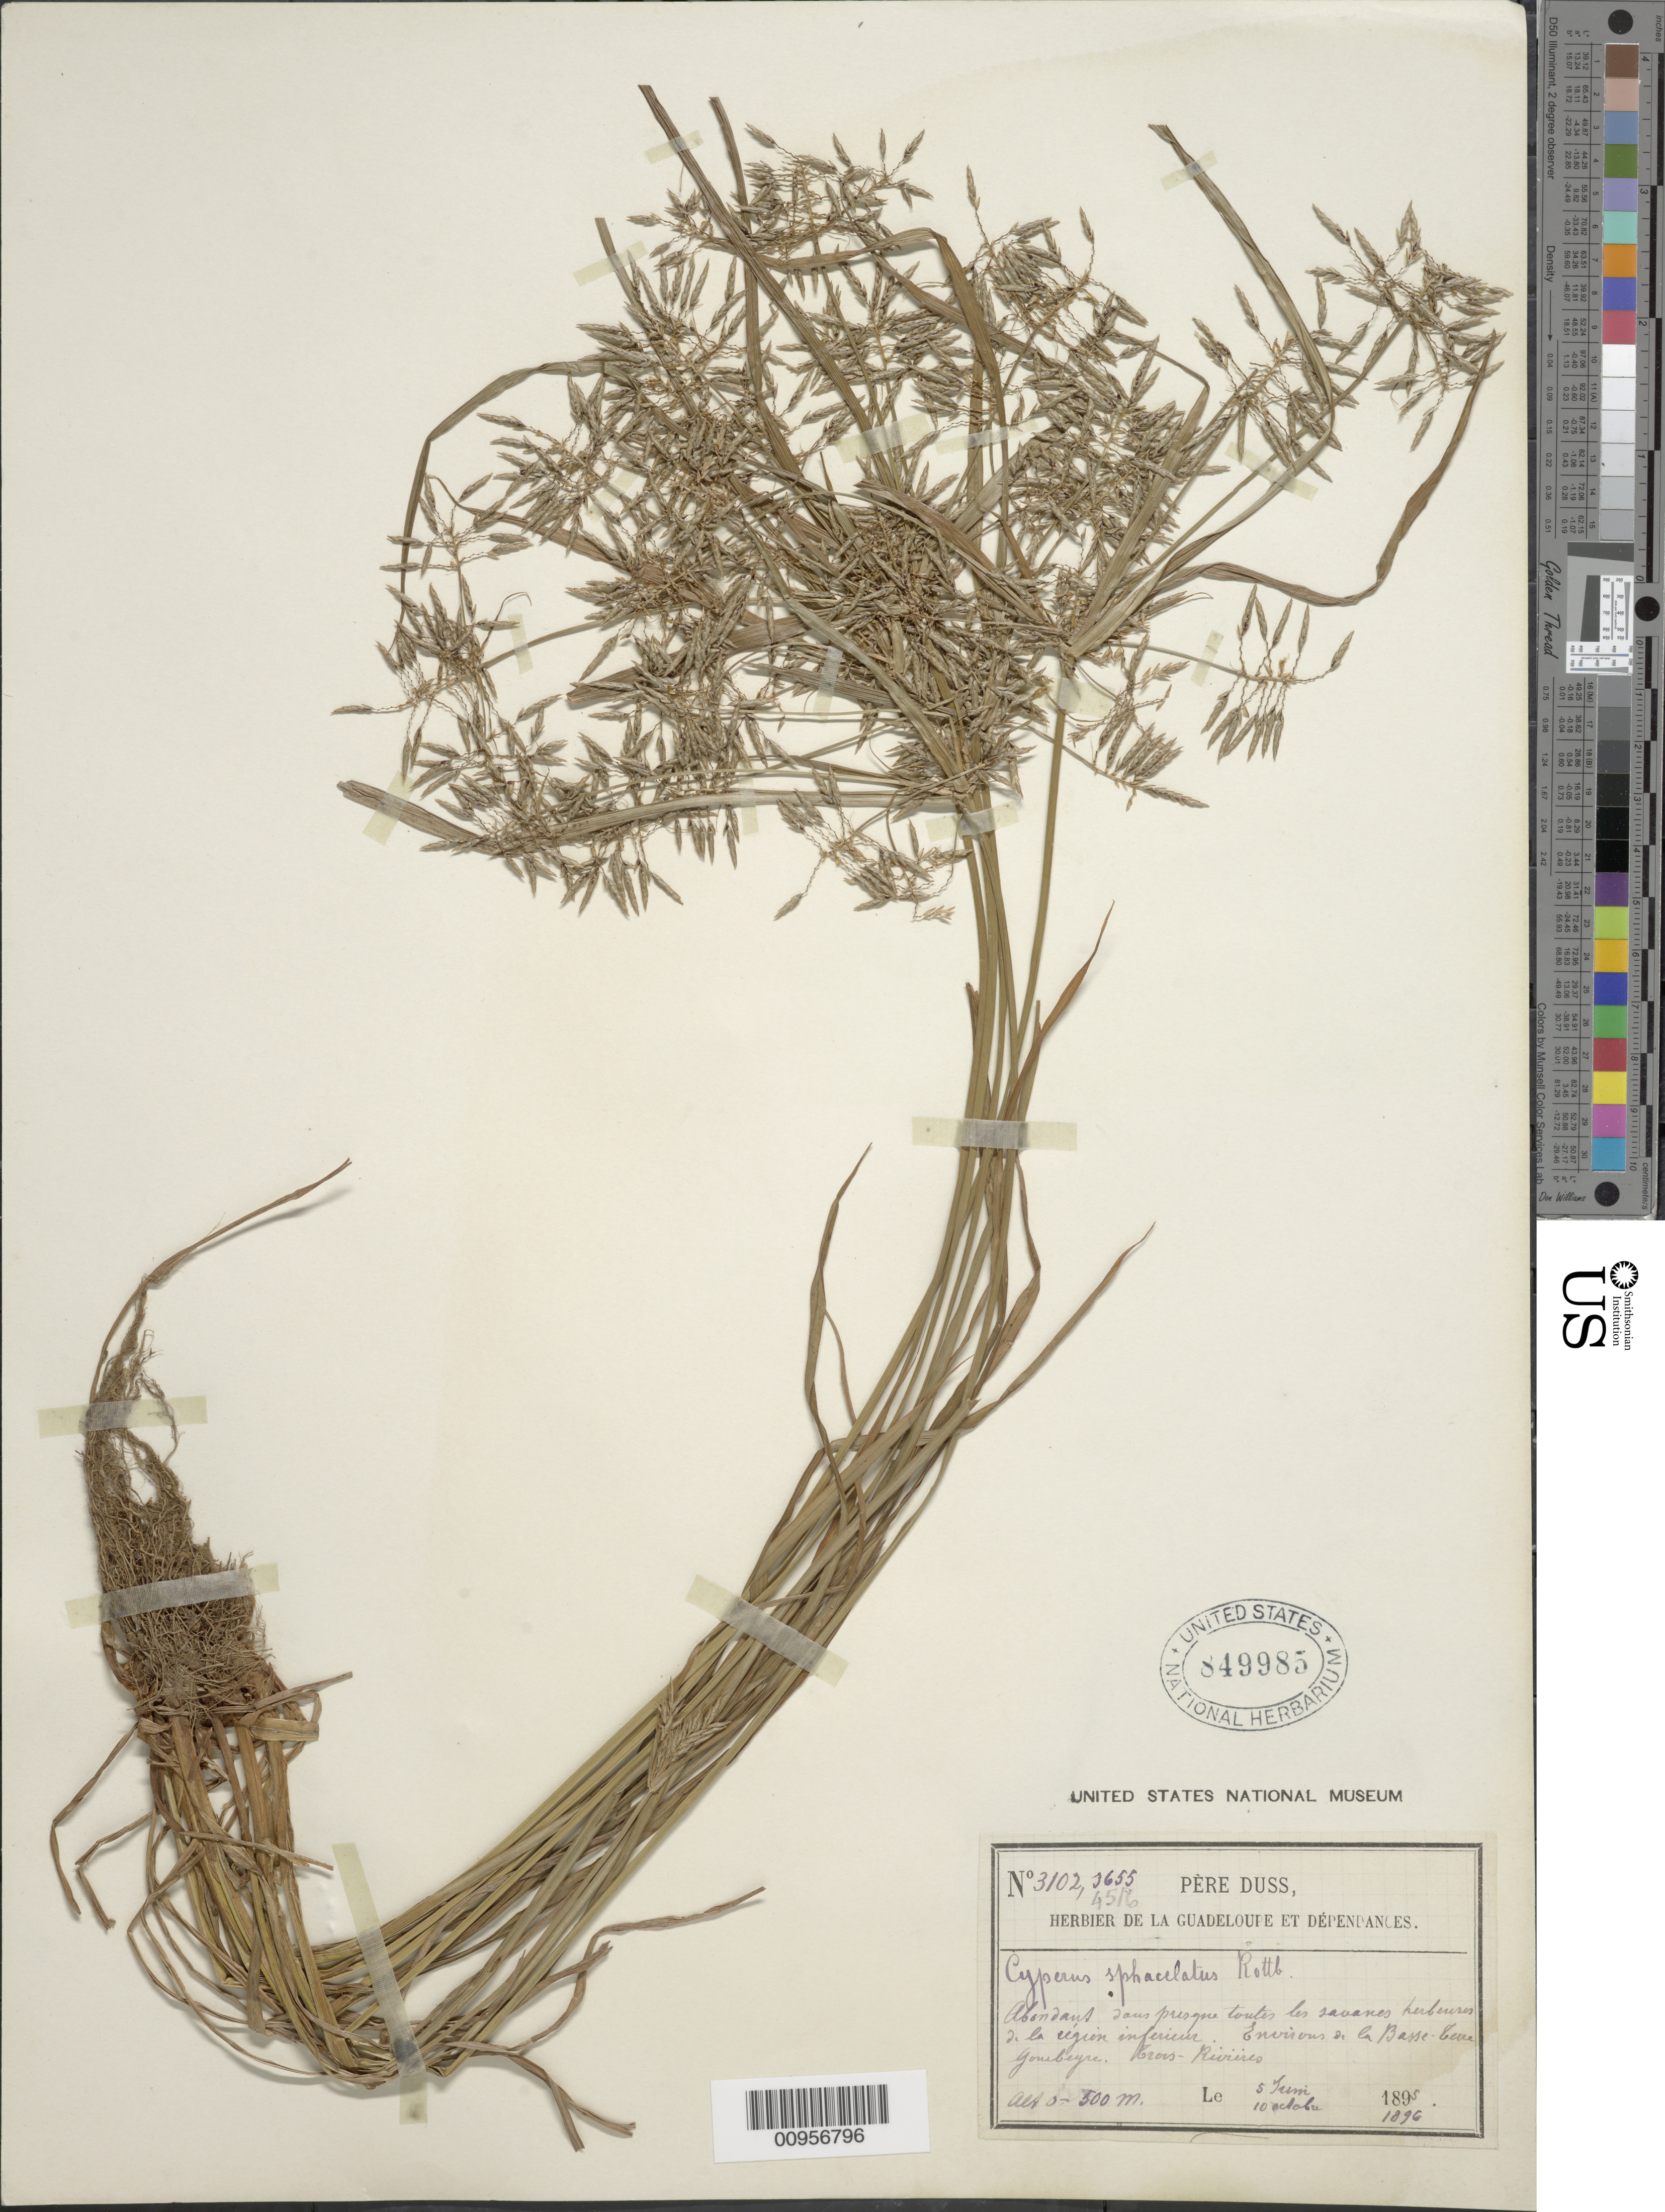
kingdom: Plantae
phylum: Tracheophyta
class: Liliopsida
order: Poales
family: Cyperaceae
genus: Cyperus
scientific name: Cyperus sphacelatus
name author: Rottb.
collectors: Père Duss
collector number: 3102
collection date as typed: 05 Jun 1895 to 10 Oct 1896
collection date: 1895-06-05/1896-10-10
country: Guadeloupe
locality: Environs de la Basse Terre, Gourbeyre, Trois Rivières, dans presque toutes les savanes herbeures de la région inferieur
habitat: Dans presque toutes les savanes herbeures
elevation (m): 0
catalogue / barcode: US 849985